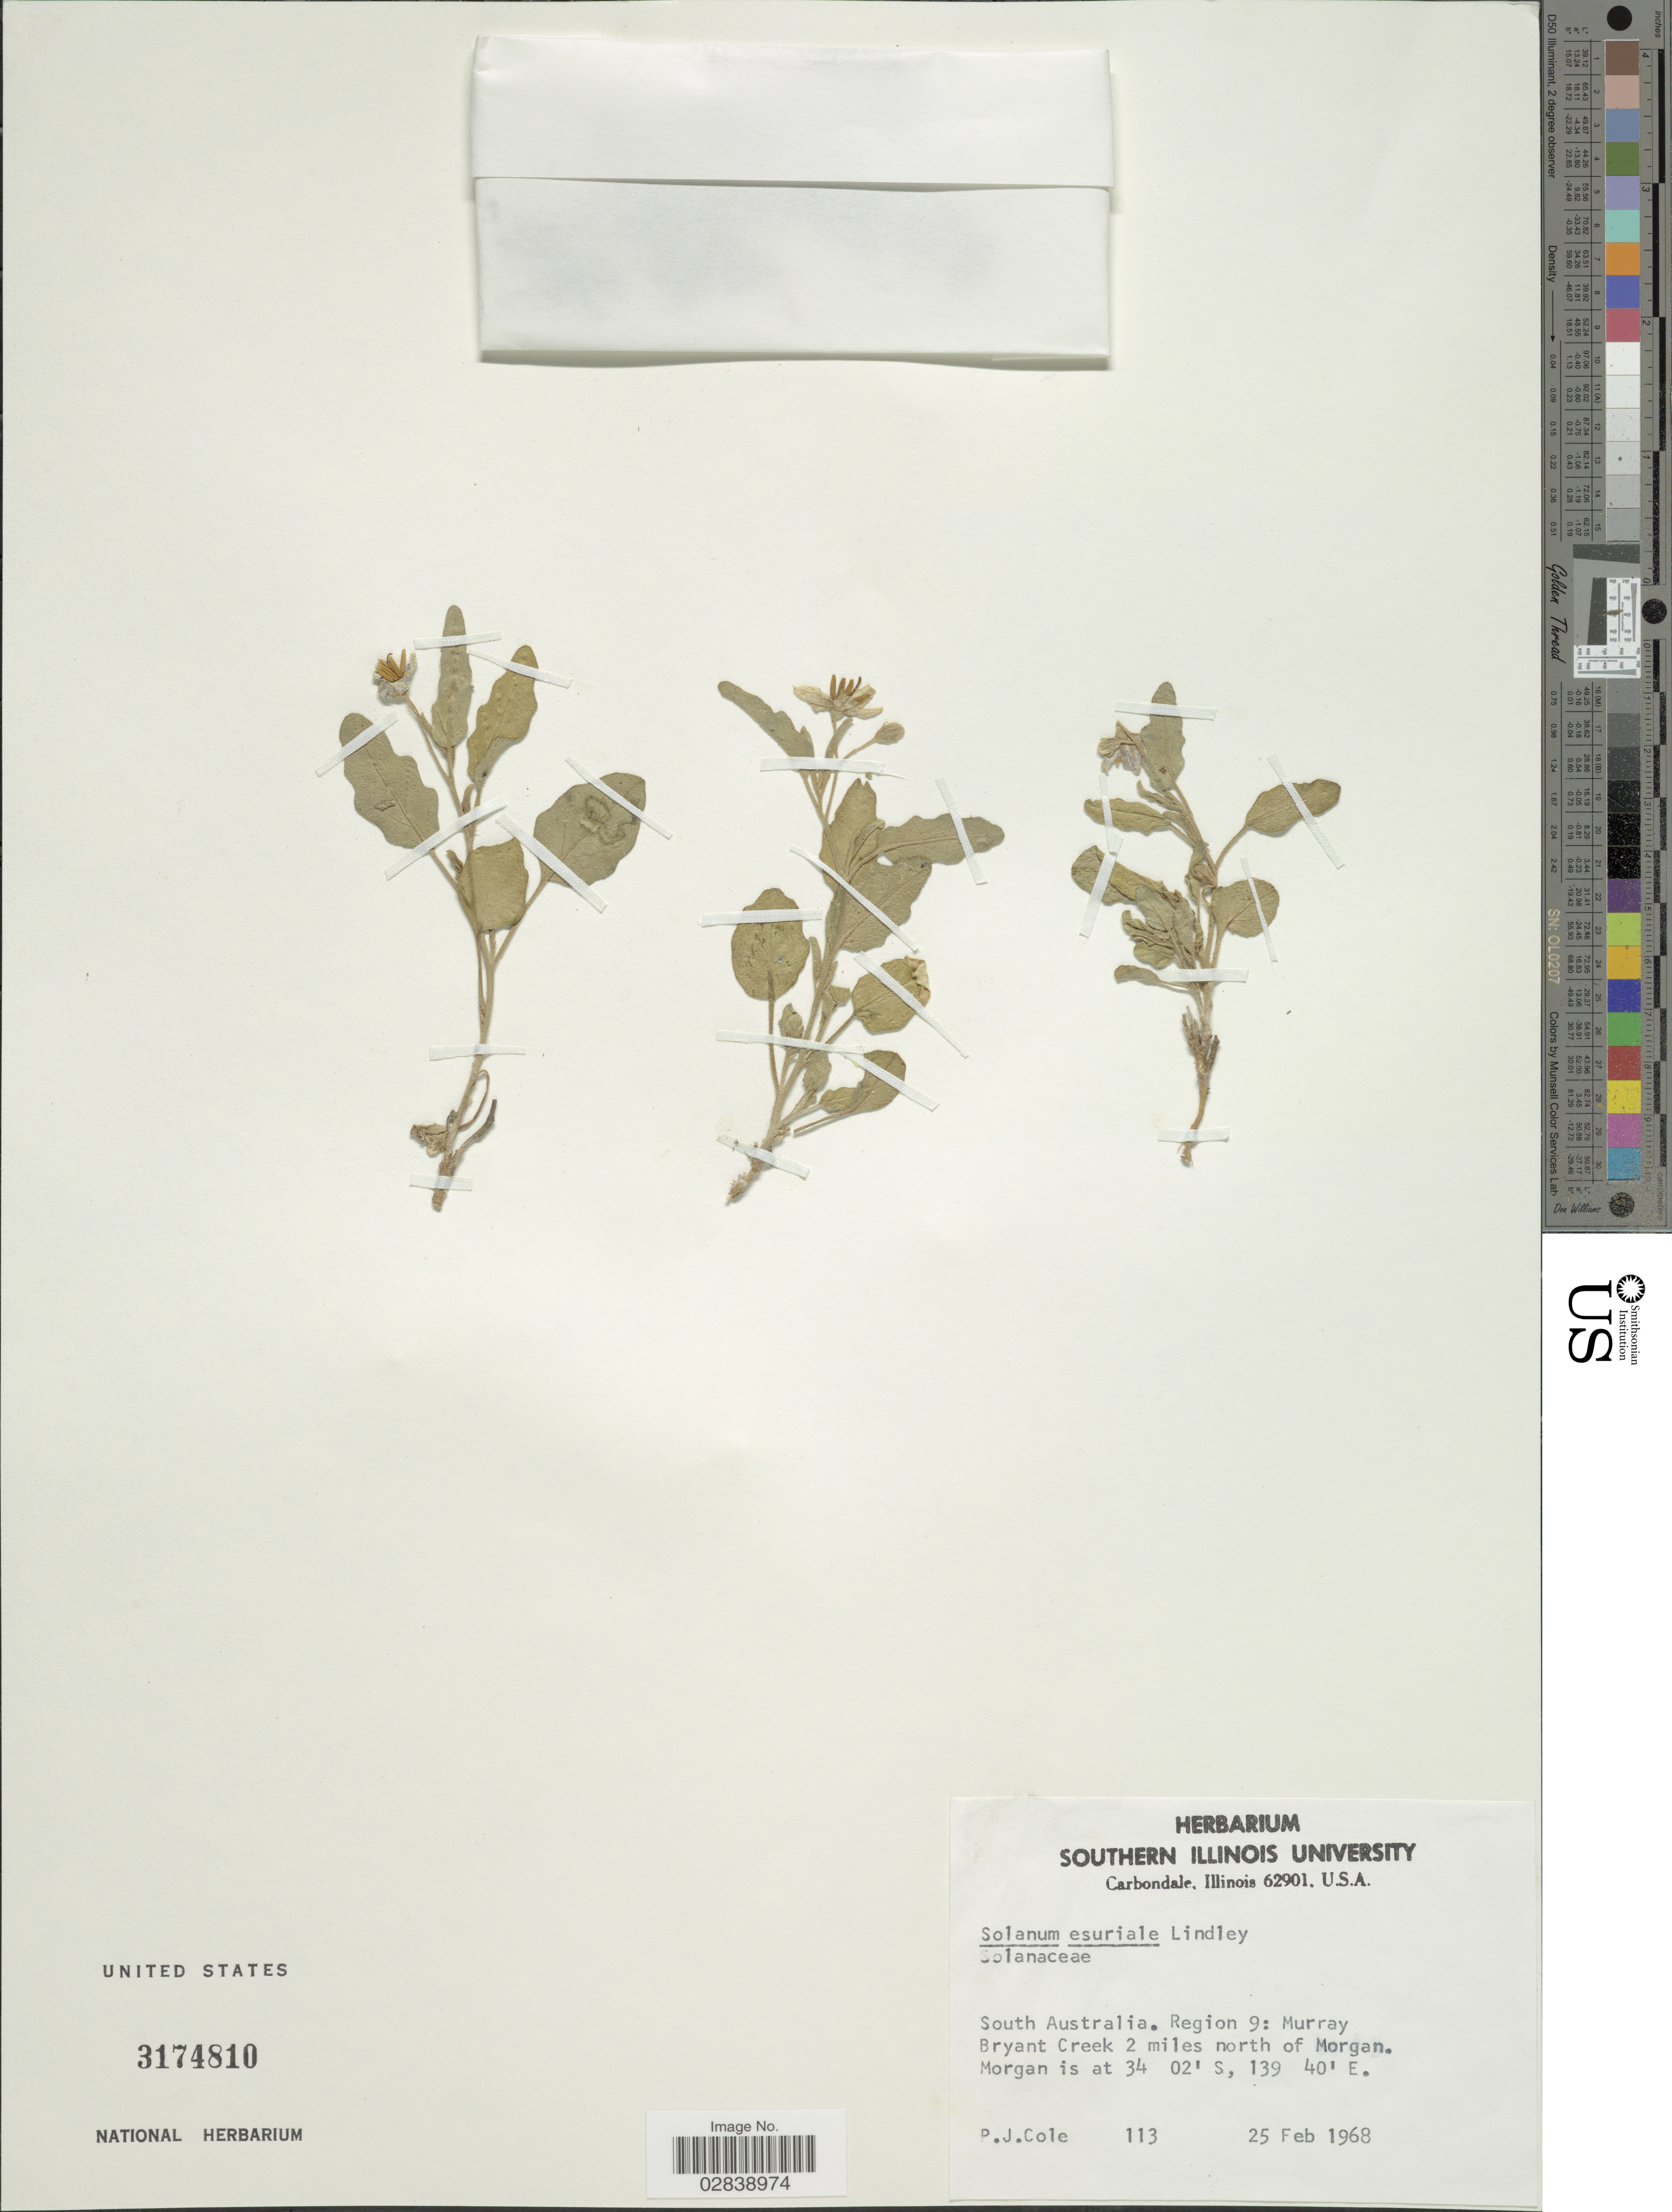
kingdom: Plantae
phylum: Tracheophyta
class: Magnoliopsida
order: Solanales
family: Solanaceae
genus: Solanum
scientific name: Solanum esuriale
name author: Lindl.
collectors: P. Cole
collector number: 113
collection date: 1968-02-25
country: Australia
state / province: South Australia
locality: Region 9: Murray Bryant Creek 2 miles north of Morgan.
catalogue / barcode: US 3174810